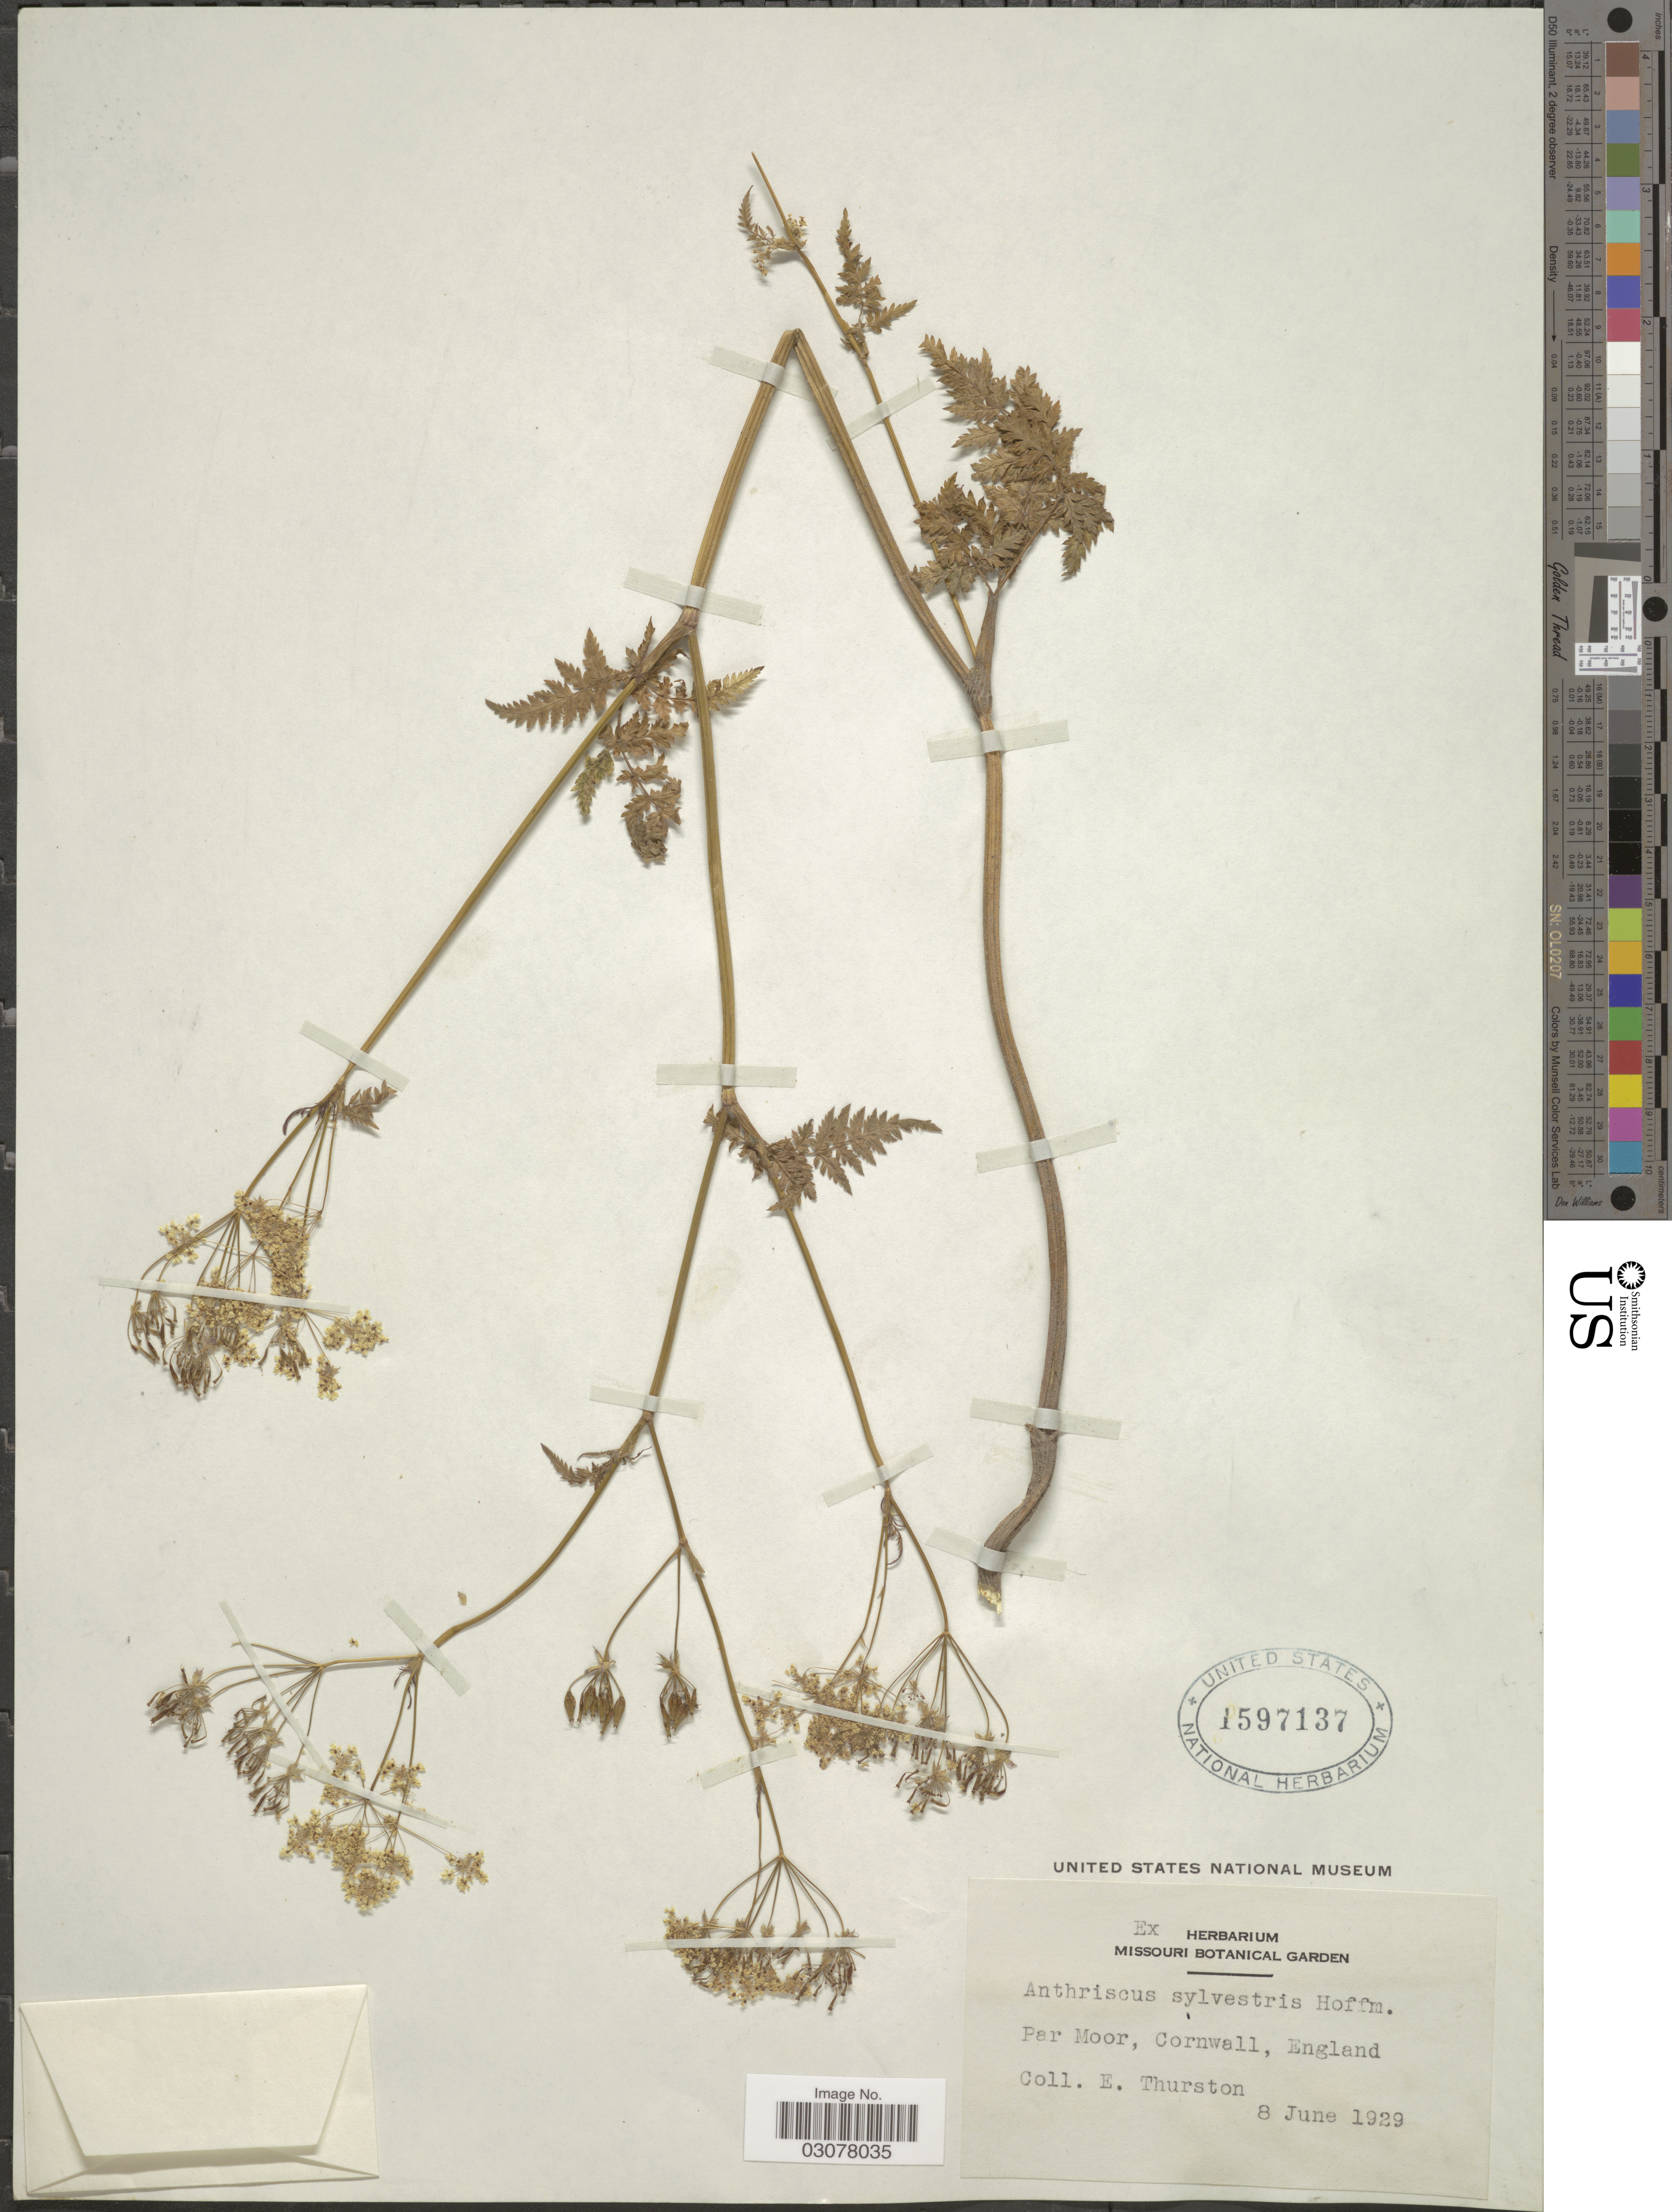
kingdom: Plantae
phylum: Tracheophyta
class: Magnoliopsida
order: Apiales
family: Apiaceae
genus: Anthriscus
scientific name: Anthriscus sylvestris subsp. sylvestris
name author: (L.) Hoffm.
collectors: E. Thurston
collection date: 1929-06-08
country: United Kingdom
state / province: England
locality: Par Moor, Cornwall.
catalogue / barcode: US 1597137